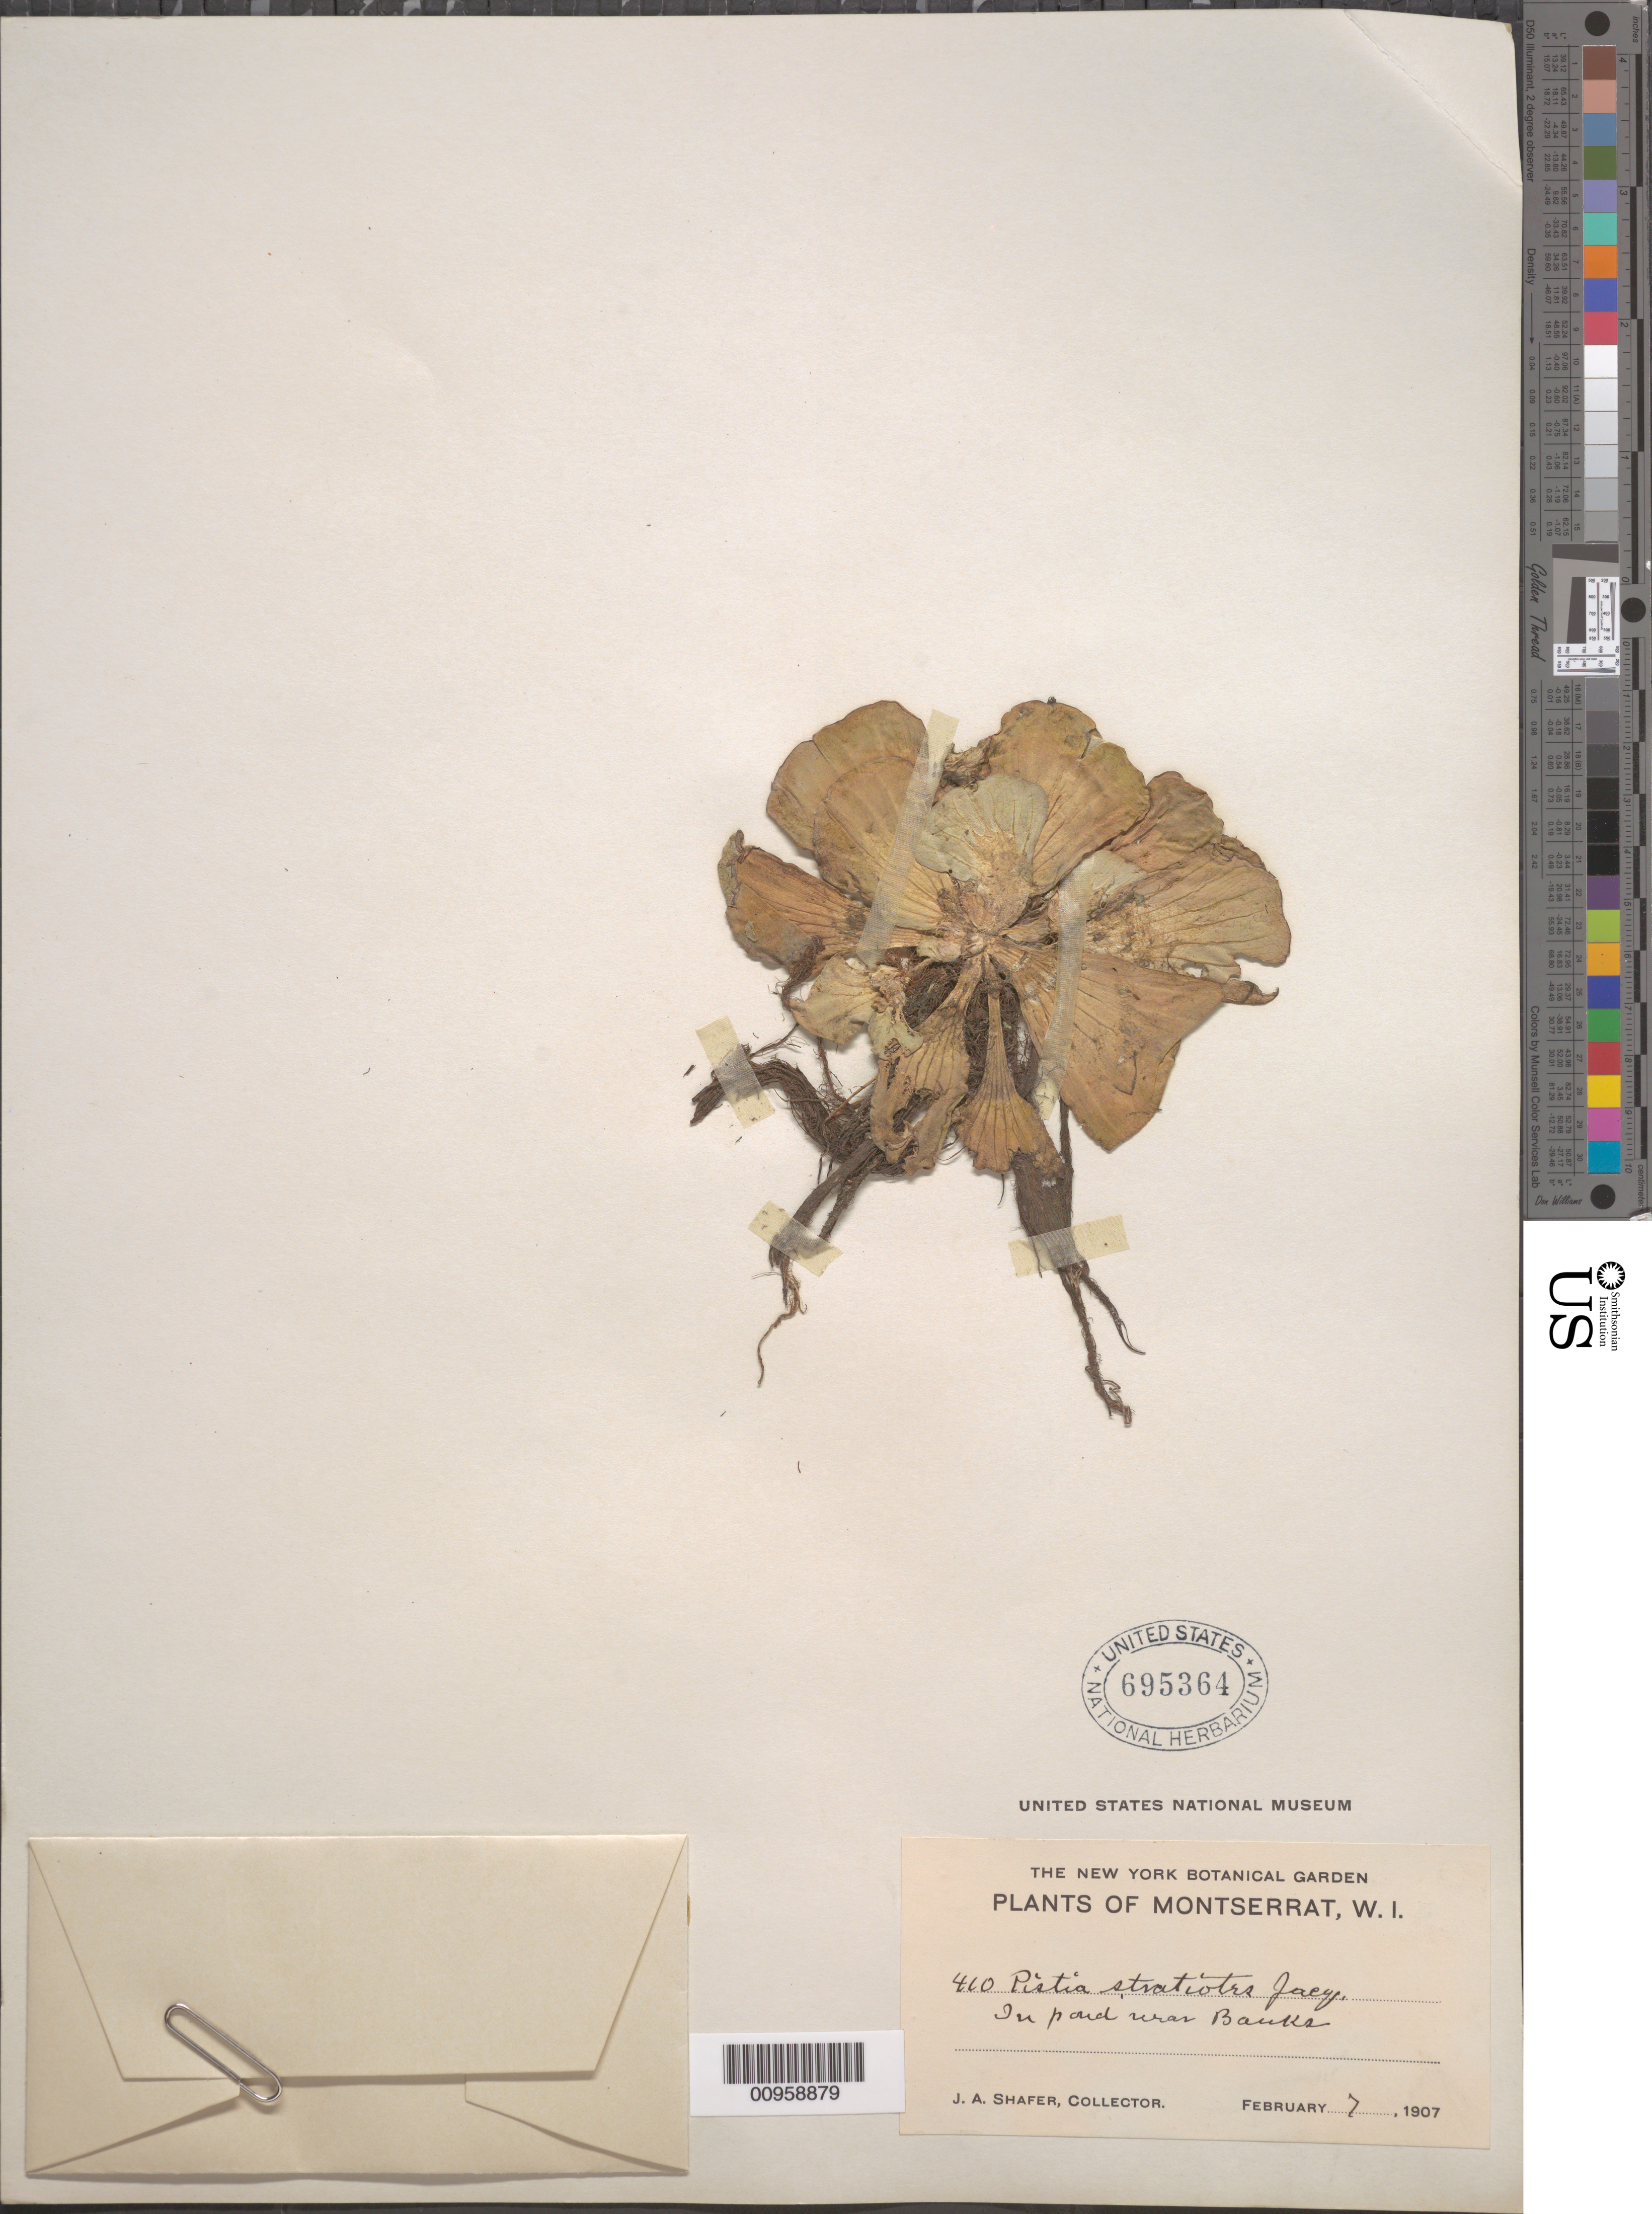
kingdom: Plantae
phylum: Tracheophyta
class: Liliopsida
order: Alismatales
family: Araceae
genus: Pistia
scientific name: Pistia stratiotes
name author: L.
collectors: J. A. Shafer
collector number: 410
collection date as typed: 07 Feb 1907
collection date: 1907-02-07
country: Montserrat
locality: Near Banks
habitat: In pond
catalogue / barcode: US 695364